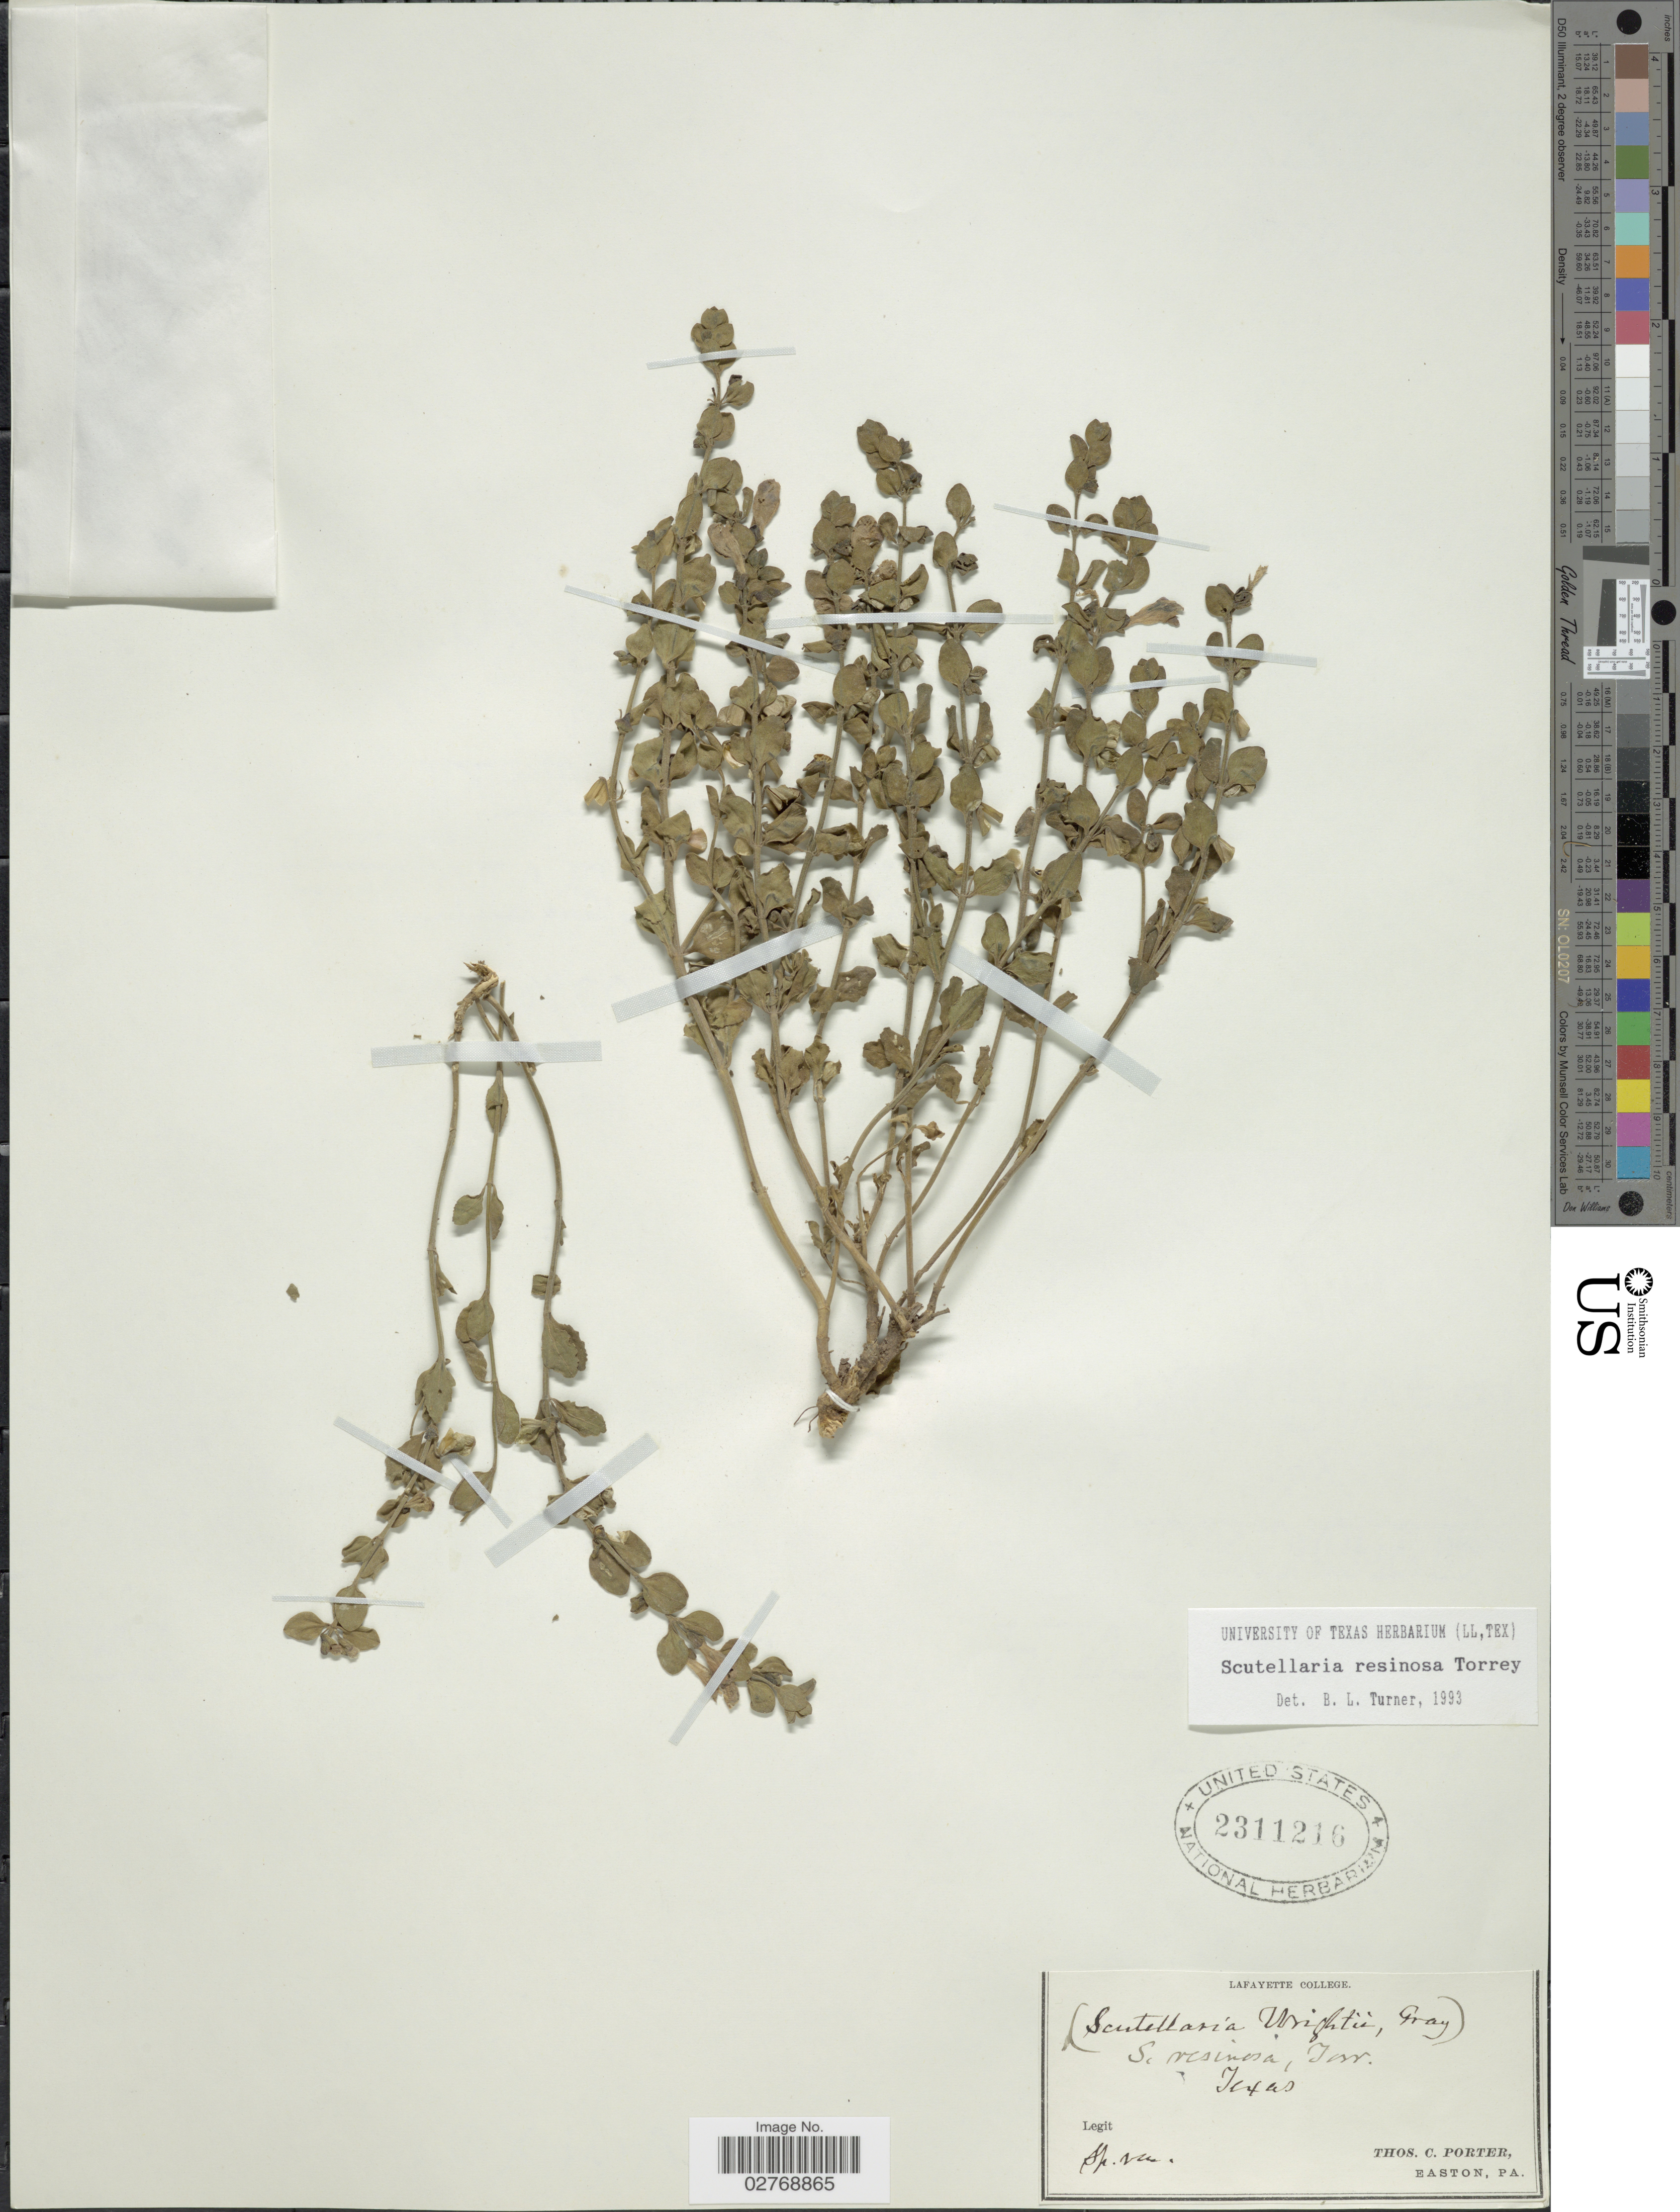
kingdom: Plantae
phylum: Tracheophyta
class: Magnoliopsida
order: Lamiales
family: Lamiaceae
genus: Scutellaria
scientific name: Scutellaria resinosa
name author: Torr.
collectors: T. Porter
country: United States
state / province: Texas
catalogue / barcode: US 2311216